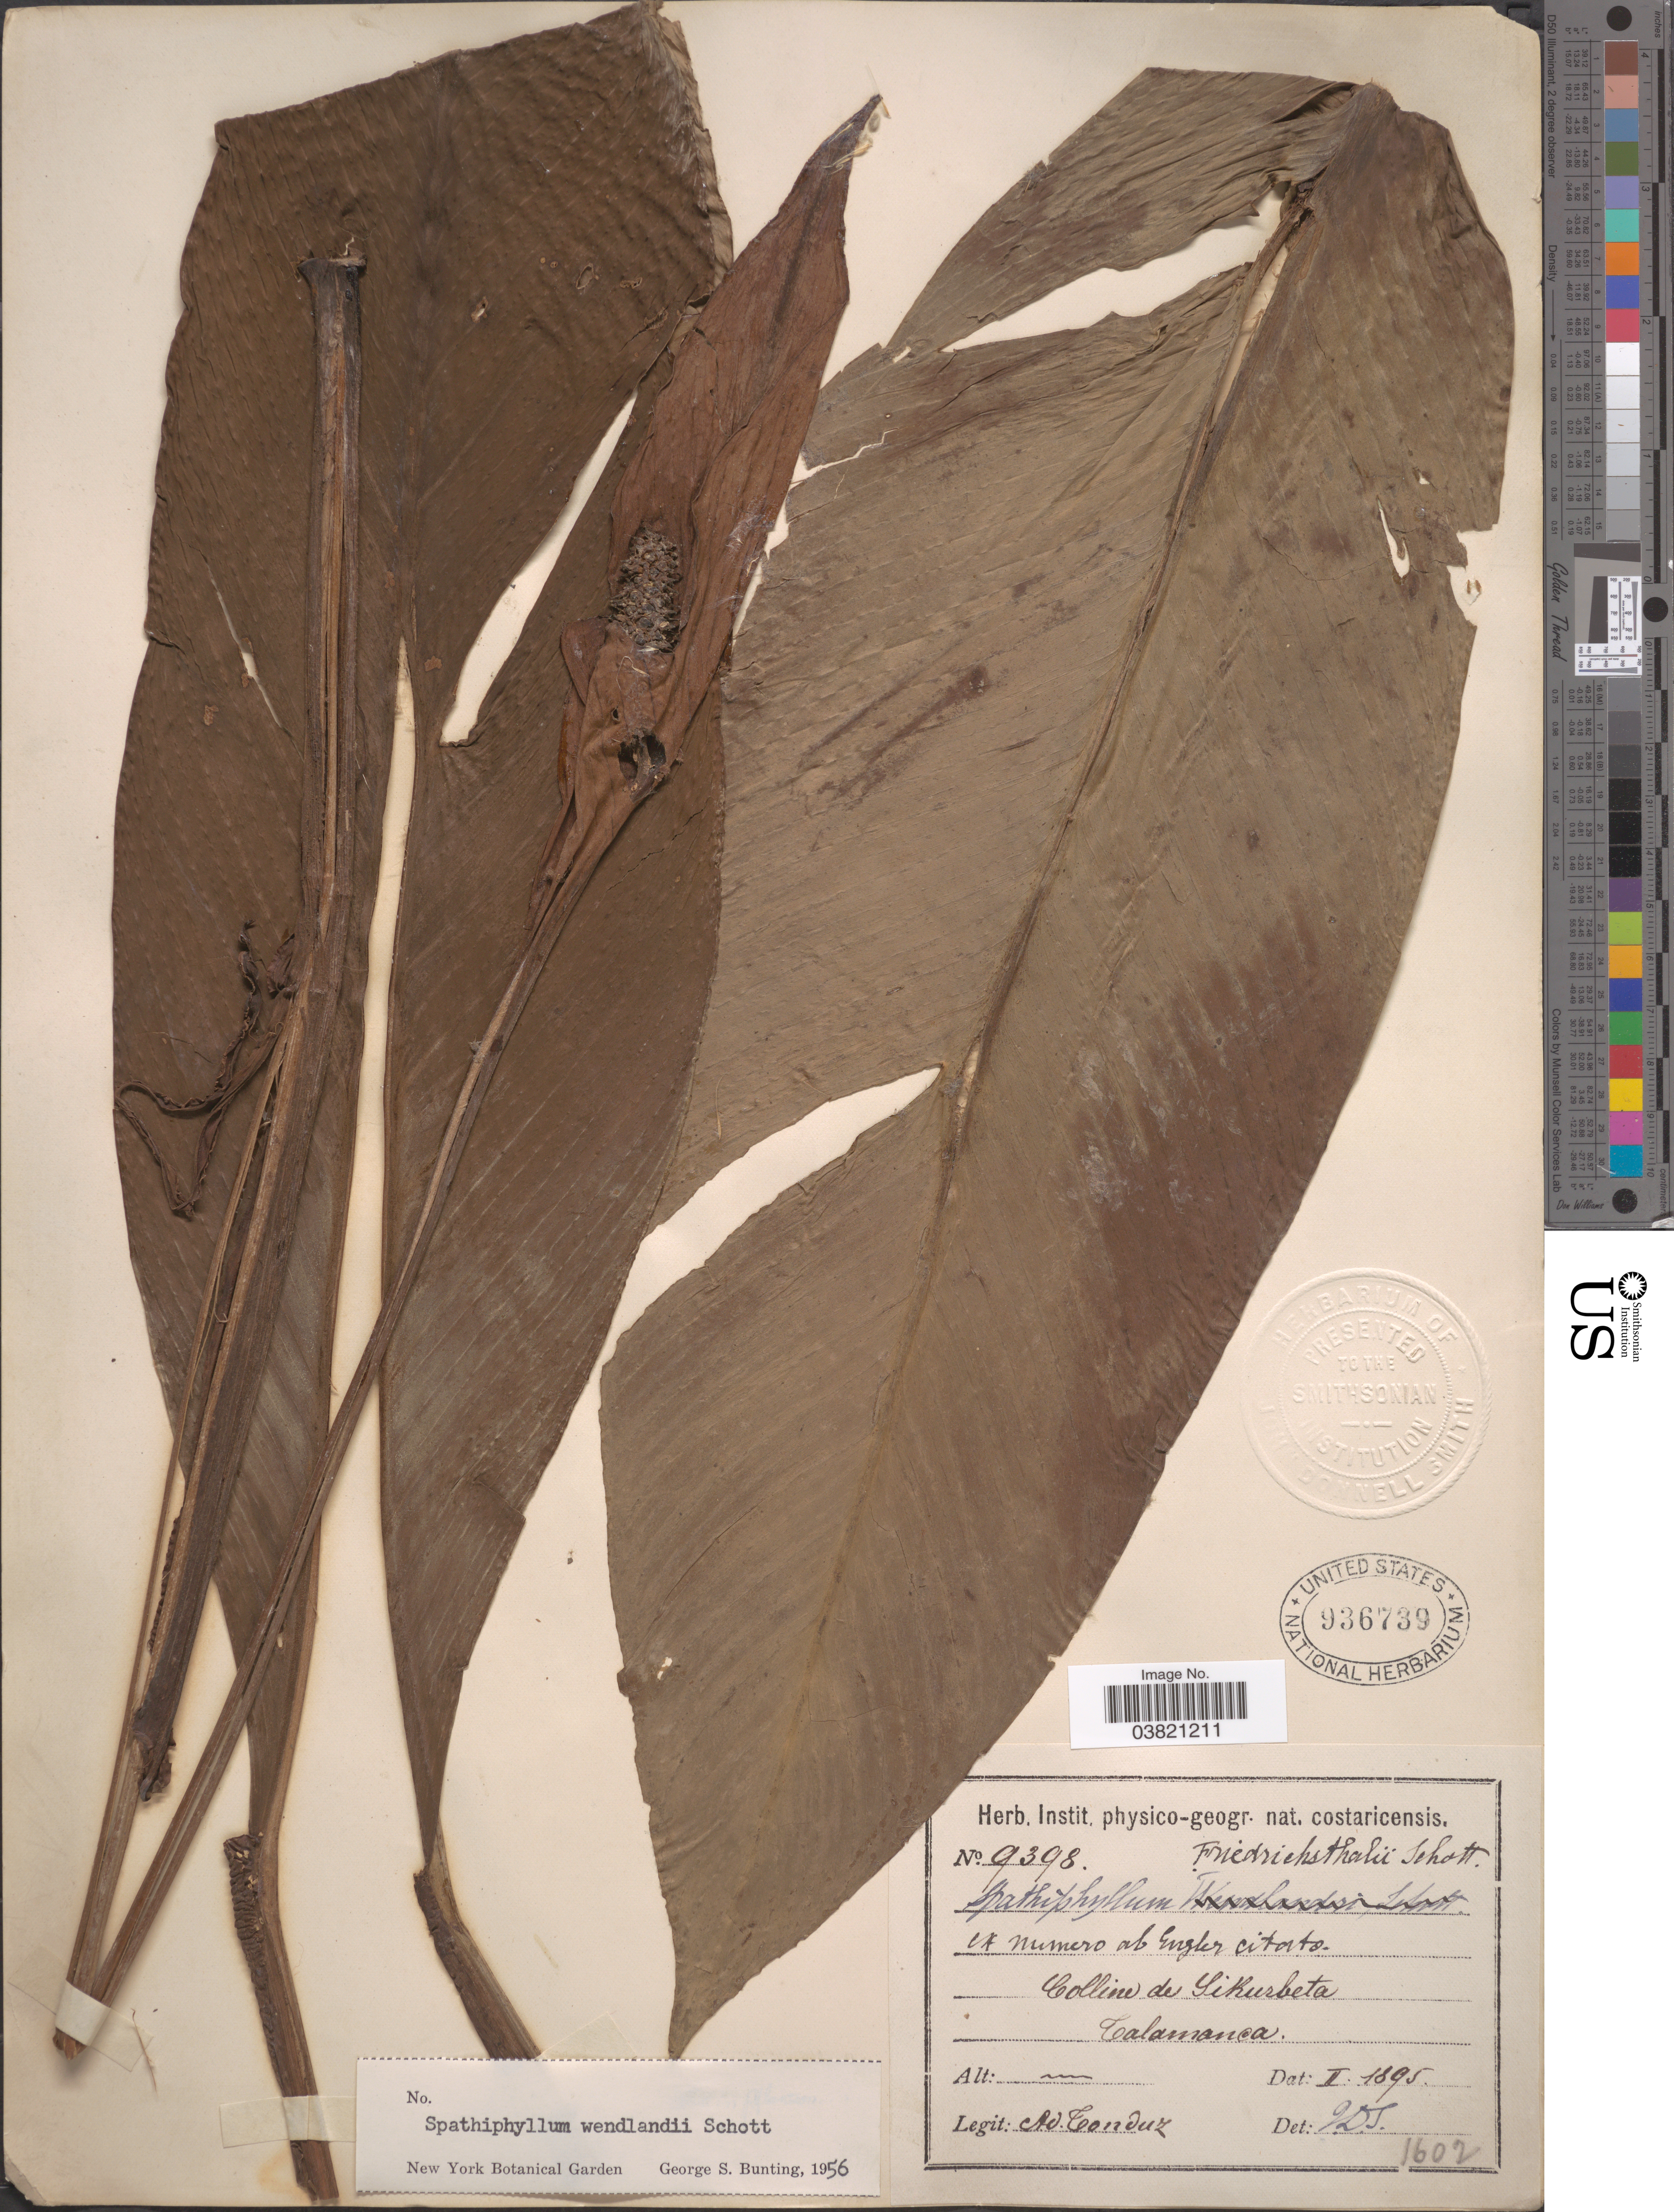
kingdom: Plantae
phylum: Tracheophyta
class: Liliopsida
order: Alismatales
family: Araceae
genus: Spathiphyllum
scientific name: Spathiphyllum wendlandii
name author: Schott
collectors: A. Tonduz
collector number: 9398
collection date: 1895-02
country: Costa Rica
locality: Colline de Sikurbeta. Talamanca.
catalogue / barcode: US 936739